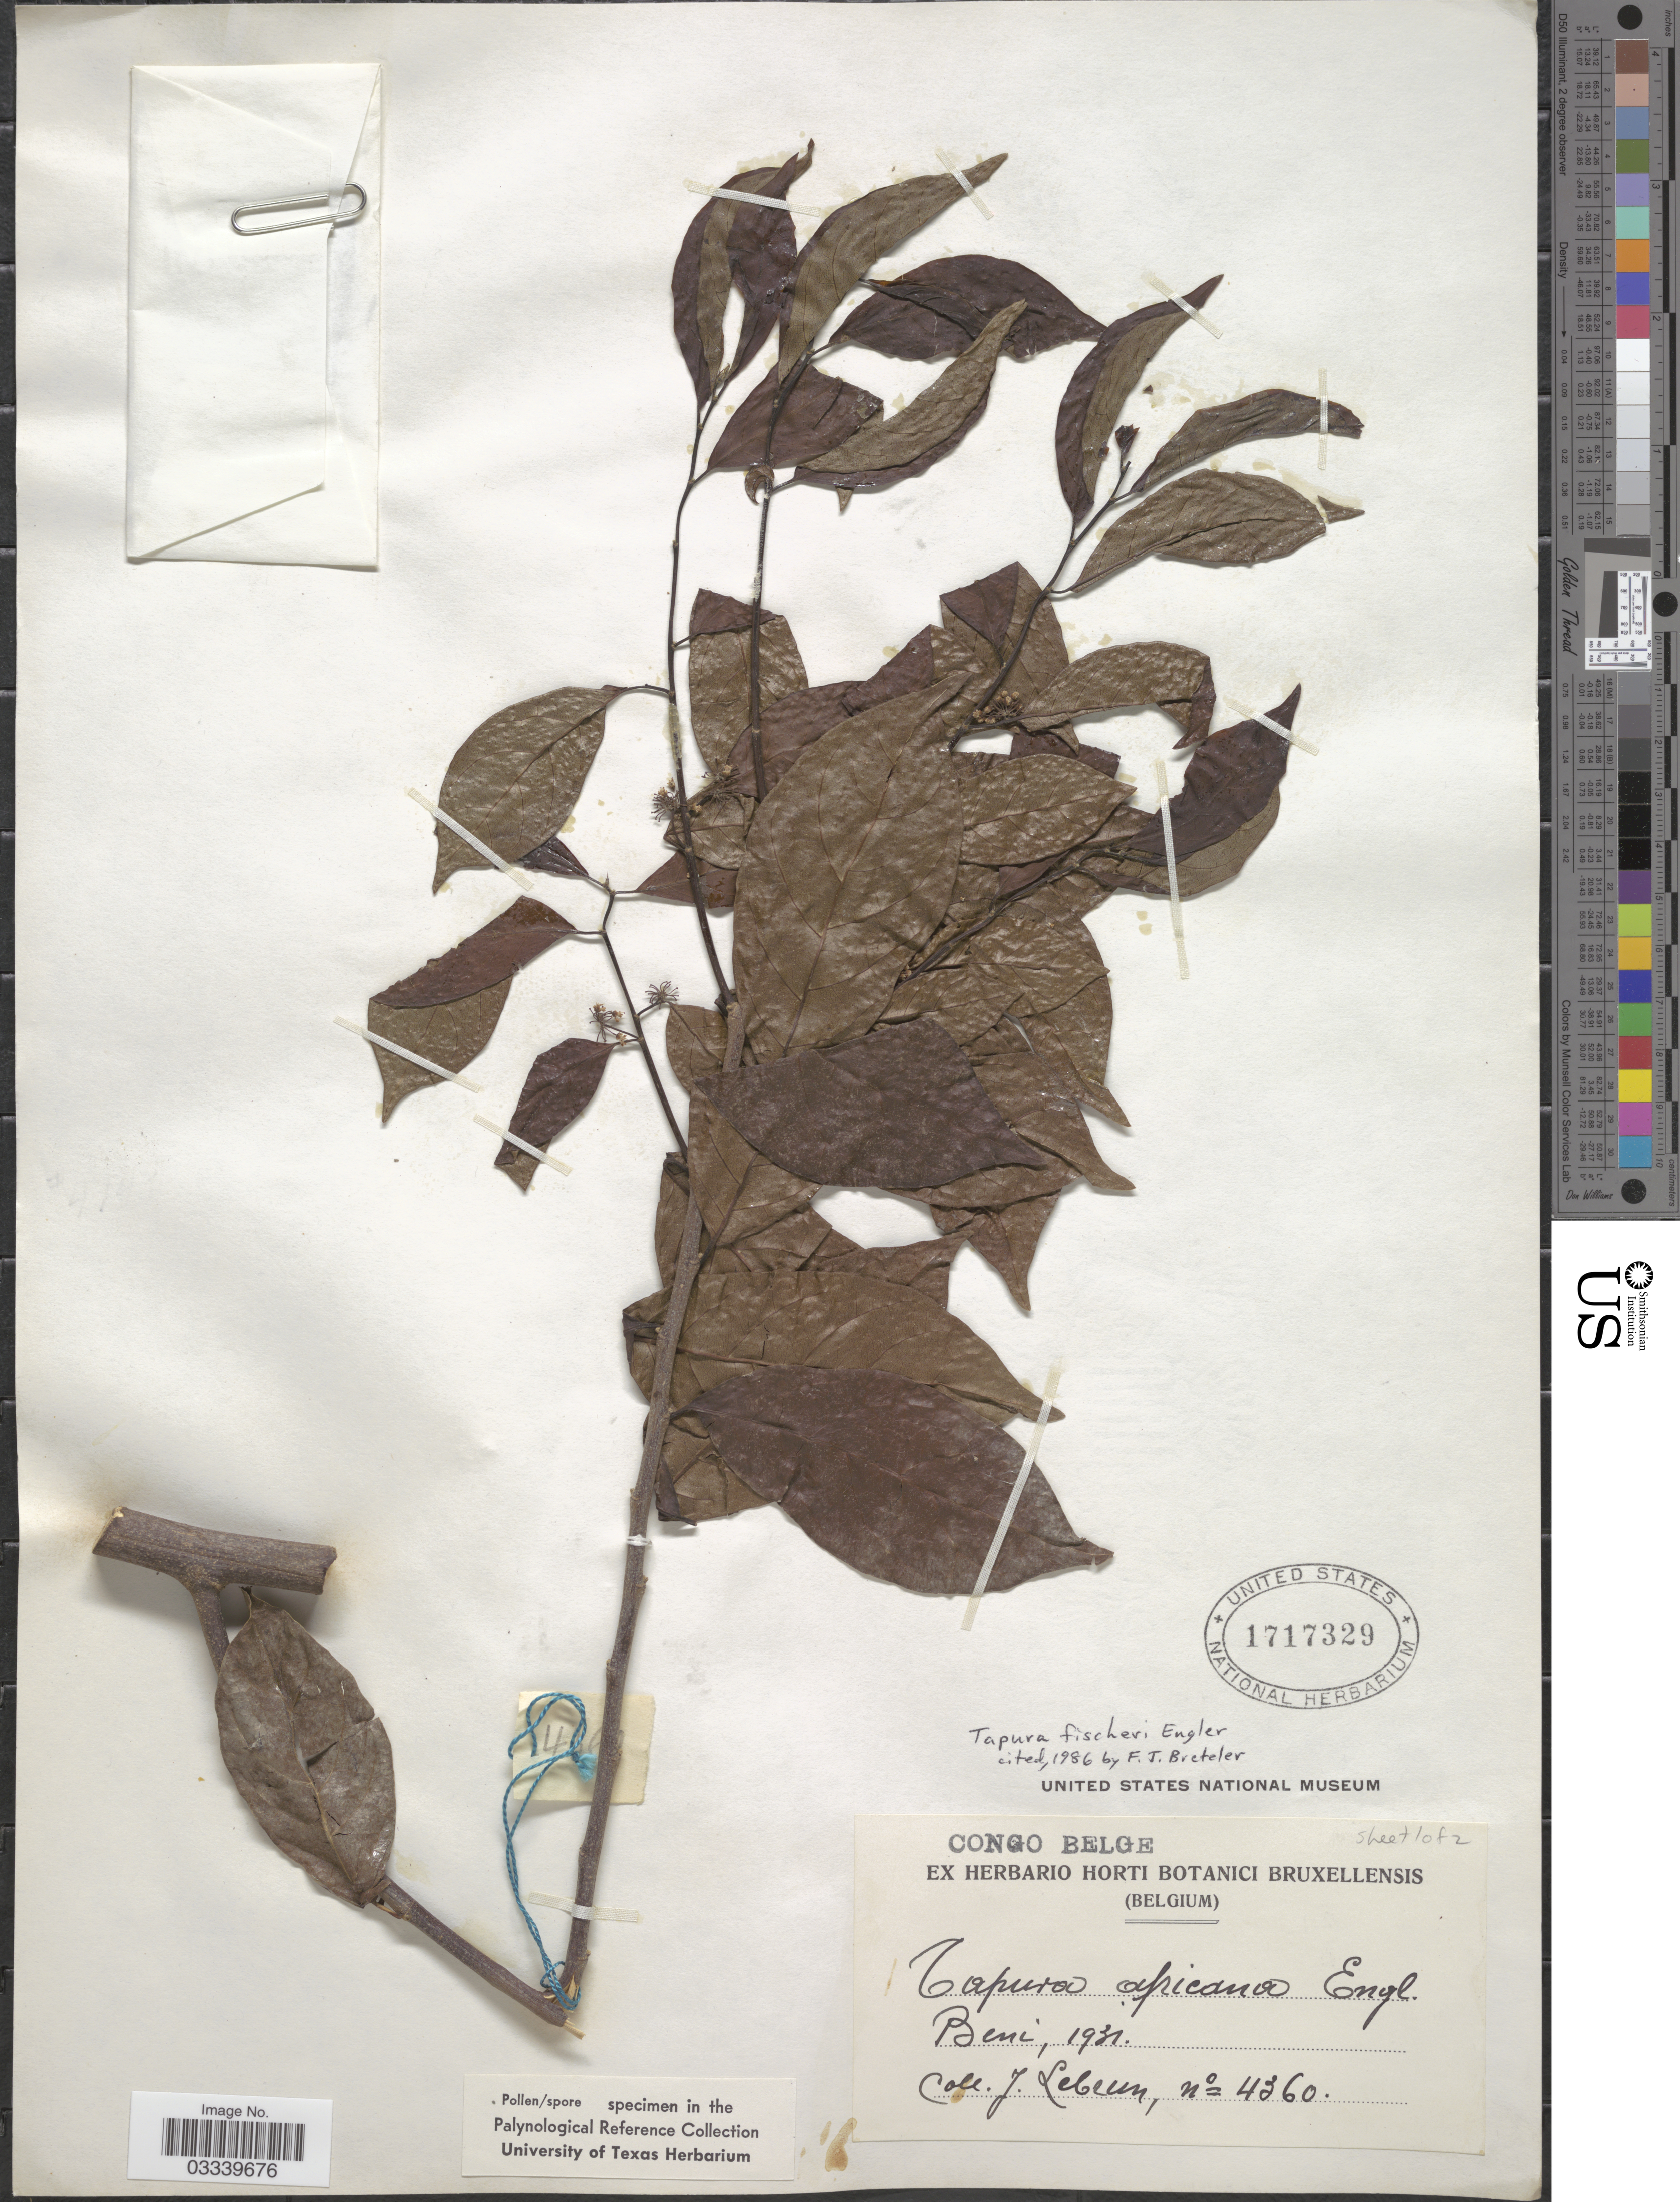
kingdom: Plantae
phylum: Tracheophyta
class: Magnoliopsida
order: Malpighiales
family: Dichapetalaceae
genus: Tapura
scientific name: Tapura fischeri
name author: Engl.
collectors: J. A. Lebrun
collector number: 4360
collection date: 1931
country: Congo, Democratic Republic of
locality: Congo Belge. Beni.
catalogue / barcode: US 1717329